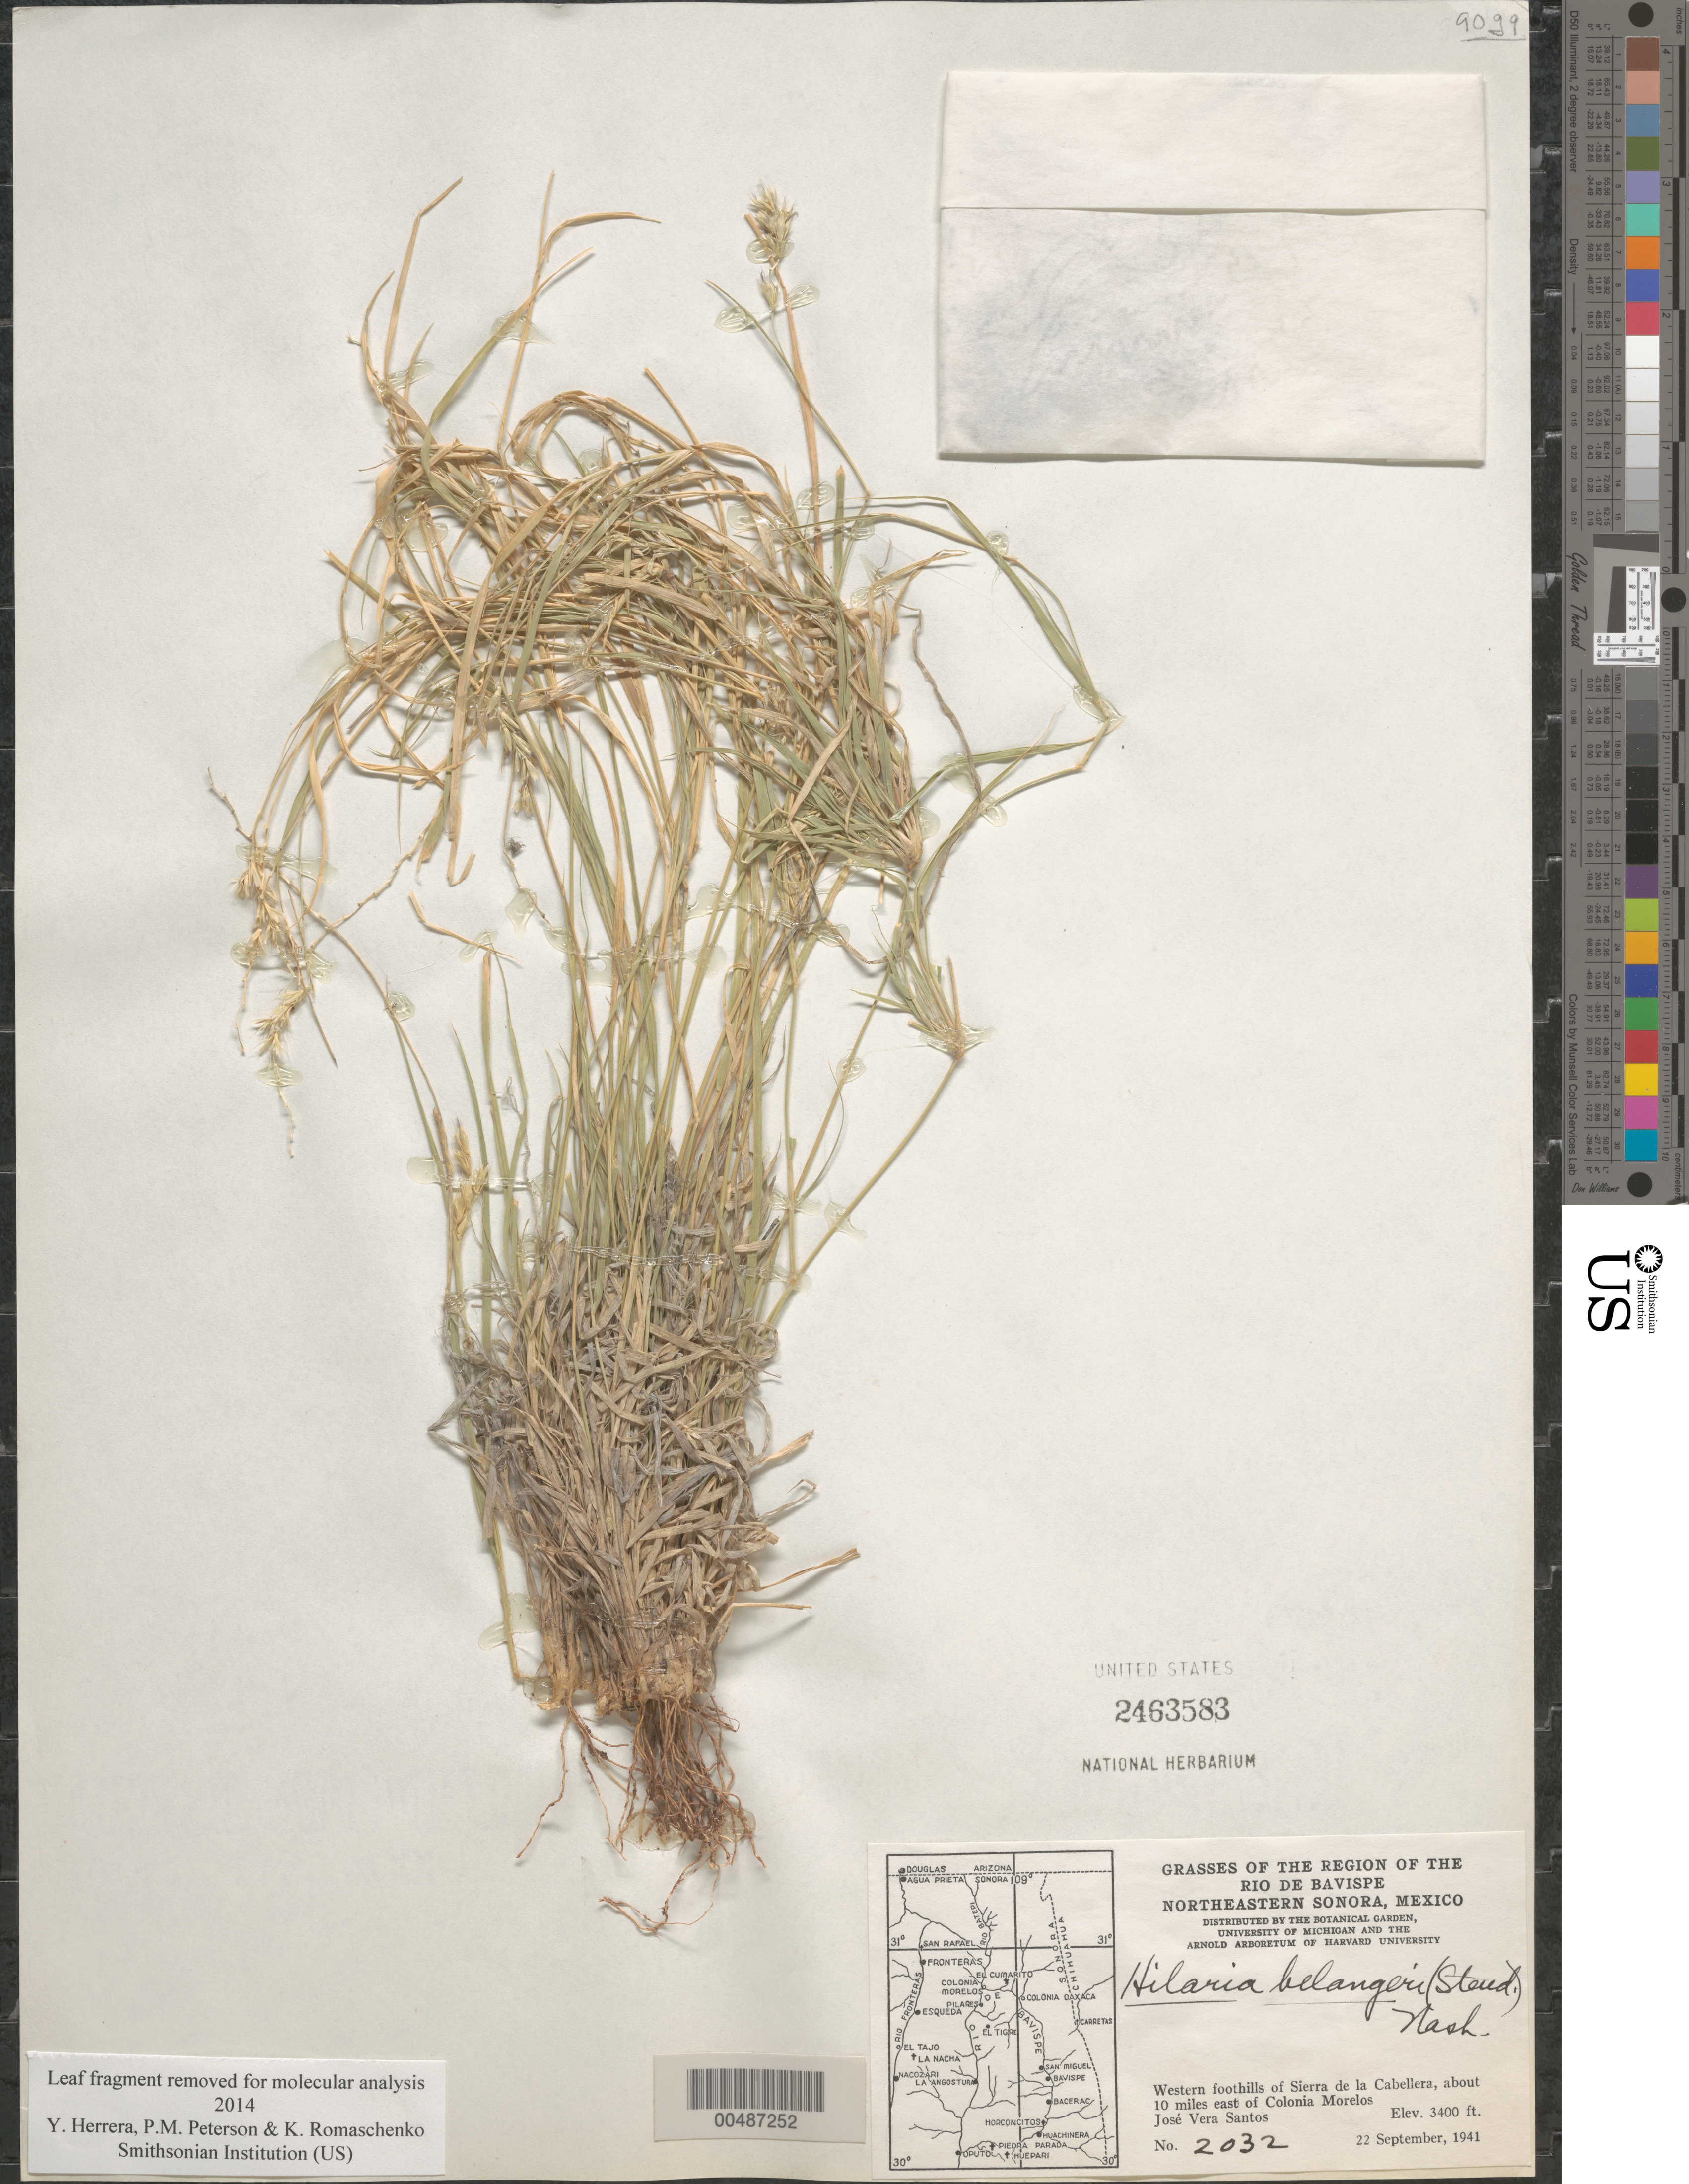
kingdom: Plantae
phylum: Tracheophyta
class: Liliopsida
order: Poales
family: Poaceae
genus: Hilaria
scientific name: Hilaria belangeri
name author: (Steud.) Nash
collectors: J. V. Santos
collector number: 2032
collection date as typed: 22 Sep 1941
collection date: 1941-09-22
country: Mexico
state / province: Sonora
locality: Region of the Rio de Bavispe, NE Sonora, W foothills of Sierra de la Cabellera, about 10 mi E of Colonia Morelos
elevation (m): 1036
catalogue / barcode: US 2463583